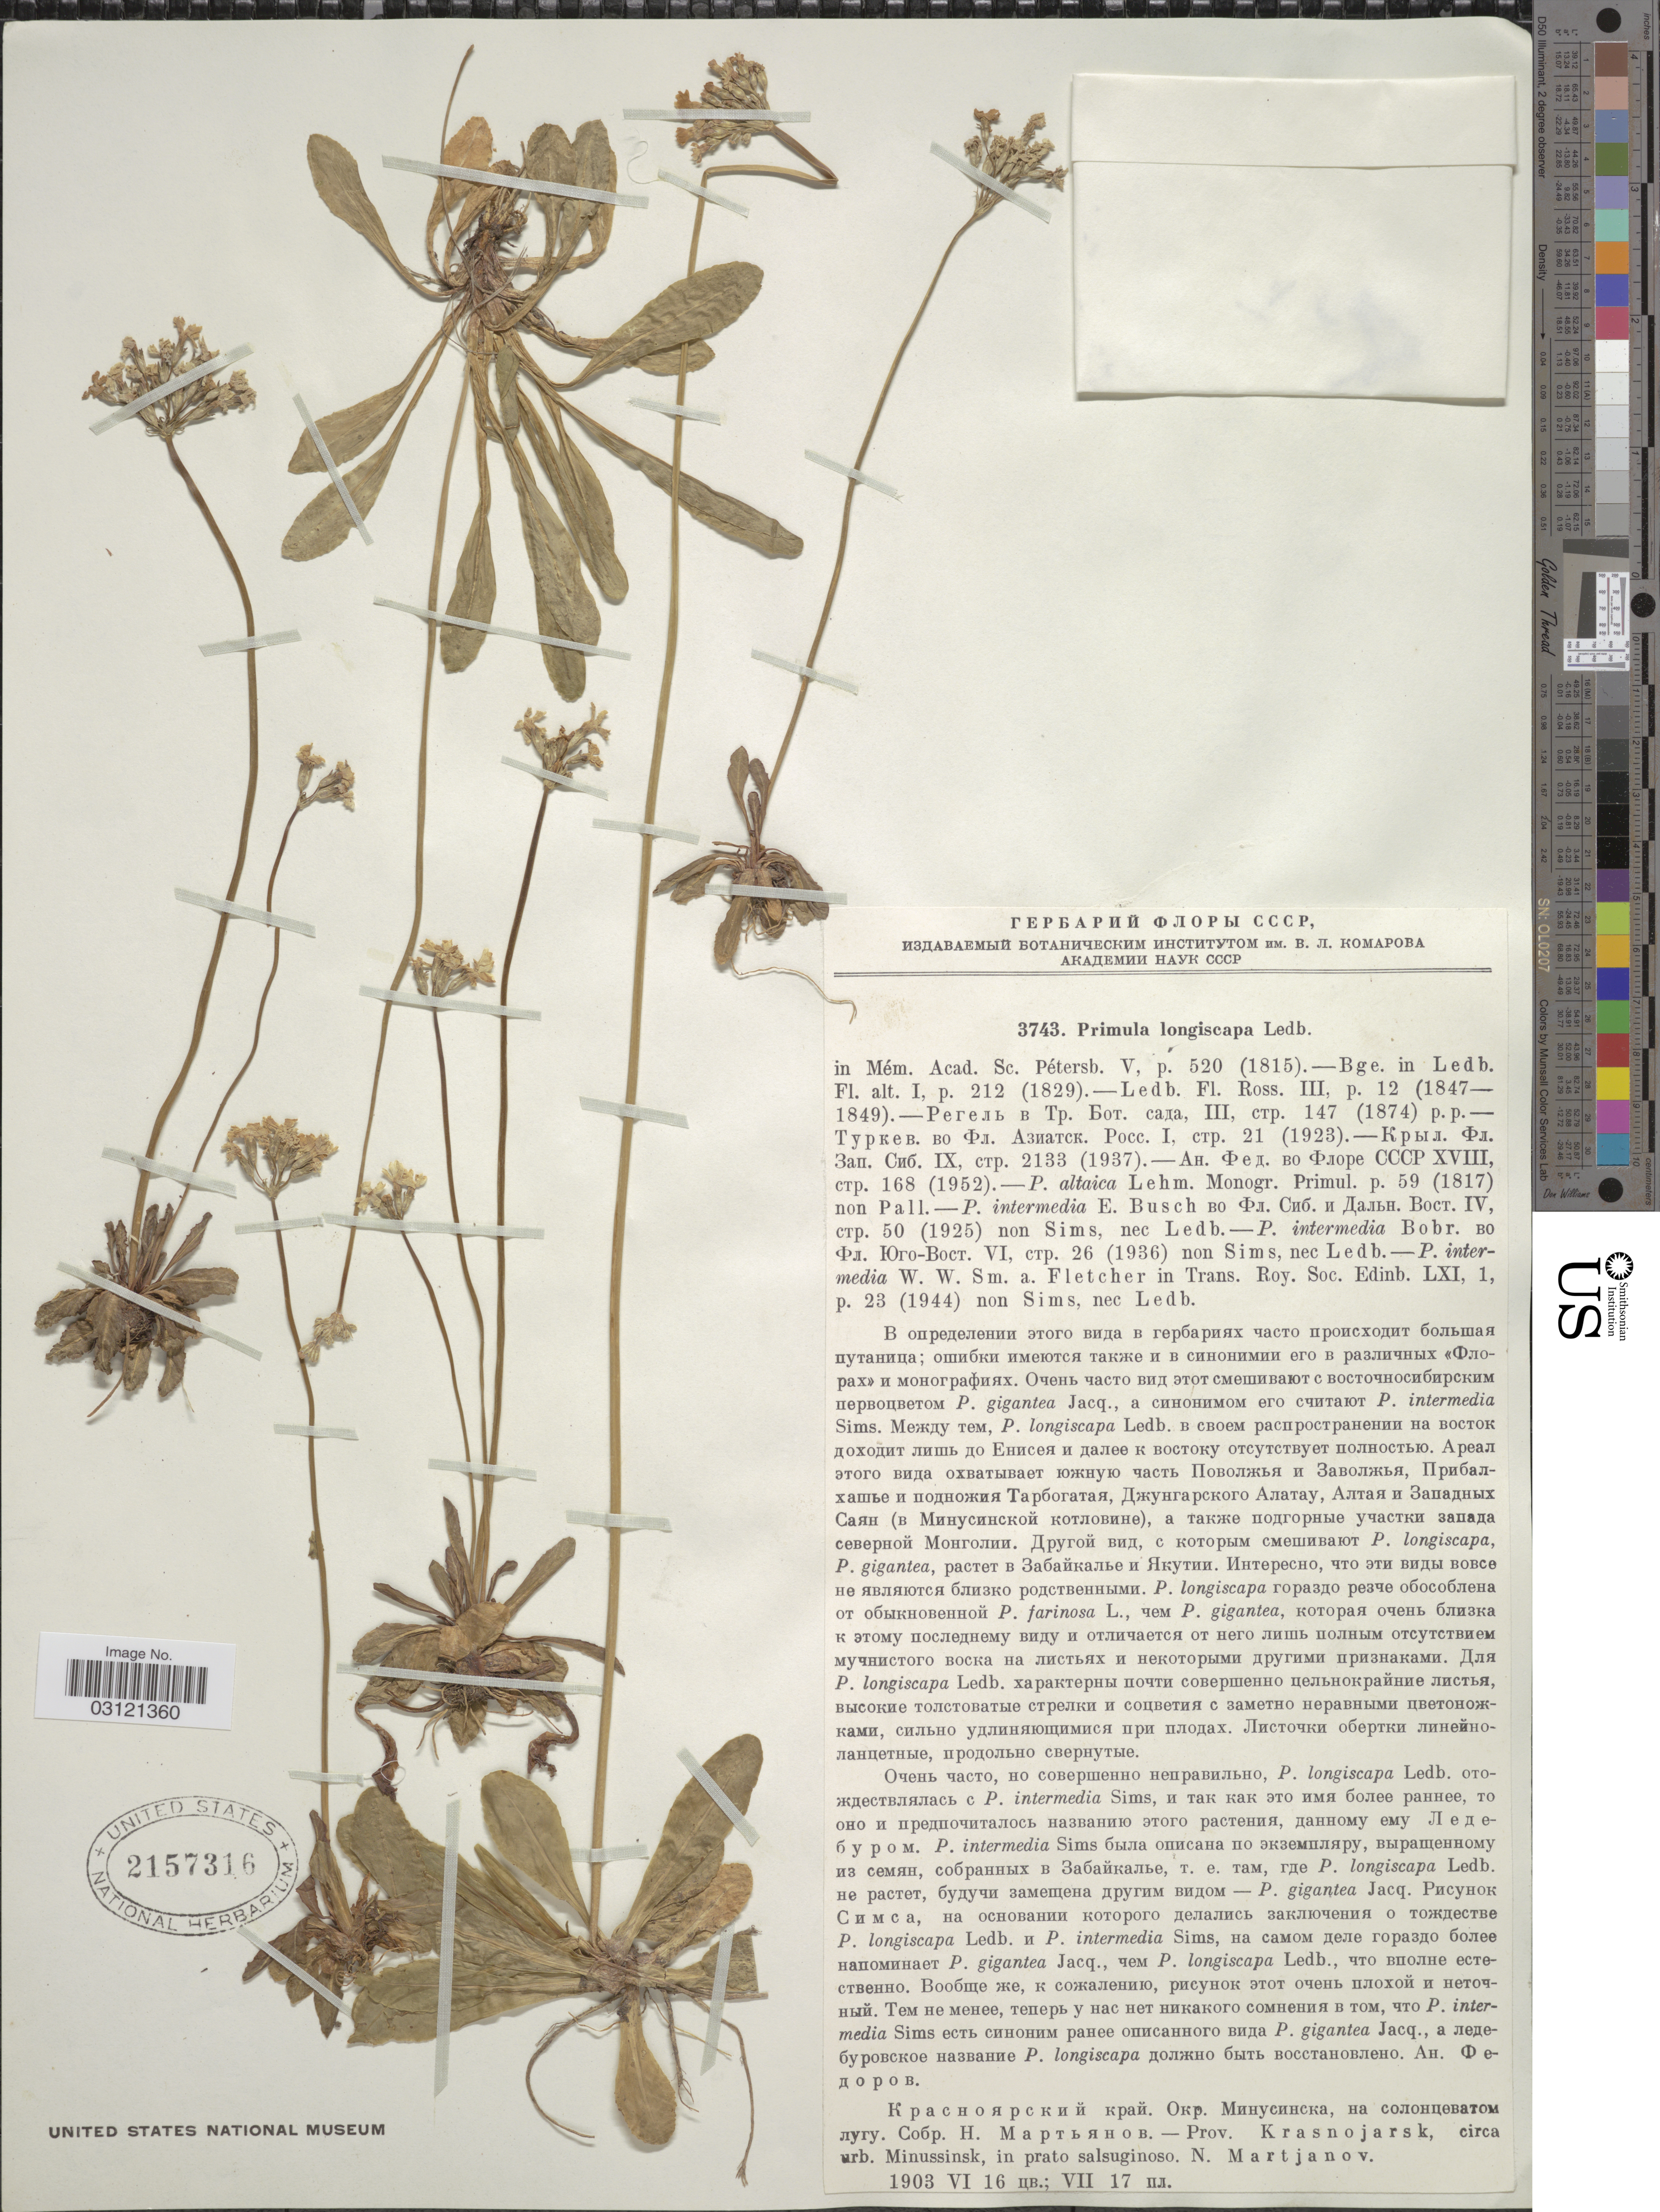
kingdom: Plantae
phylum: Tracheophyta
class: Magnoliopsida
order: Ericales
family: Primulaceae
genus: Primula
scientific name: Primula longiscapa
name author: Ledeb.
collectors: N. Martjanov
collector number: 3743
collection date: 1903-06-16/1903-07-17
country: Russian Federation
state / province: Krasnoyarsk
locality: Prov. Krasnojarsk, circa urb. Minussinsk, in prato salsuginoso.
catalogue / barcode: US 2157316